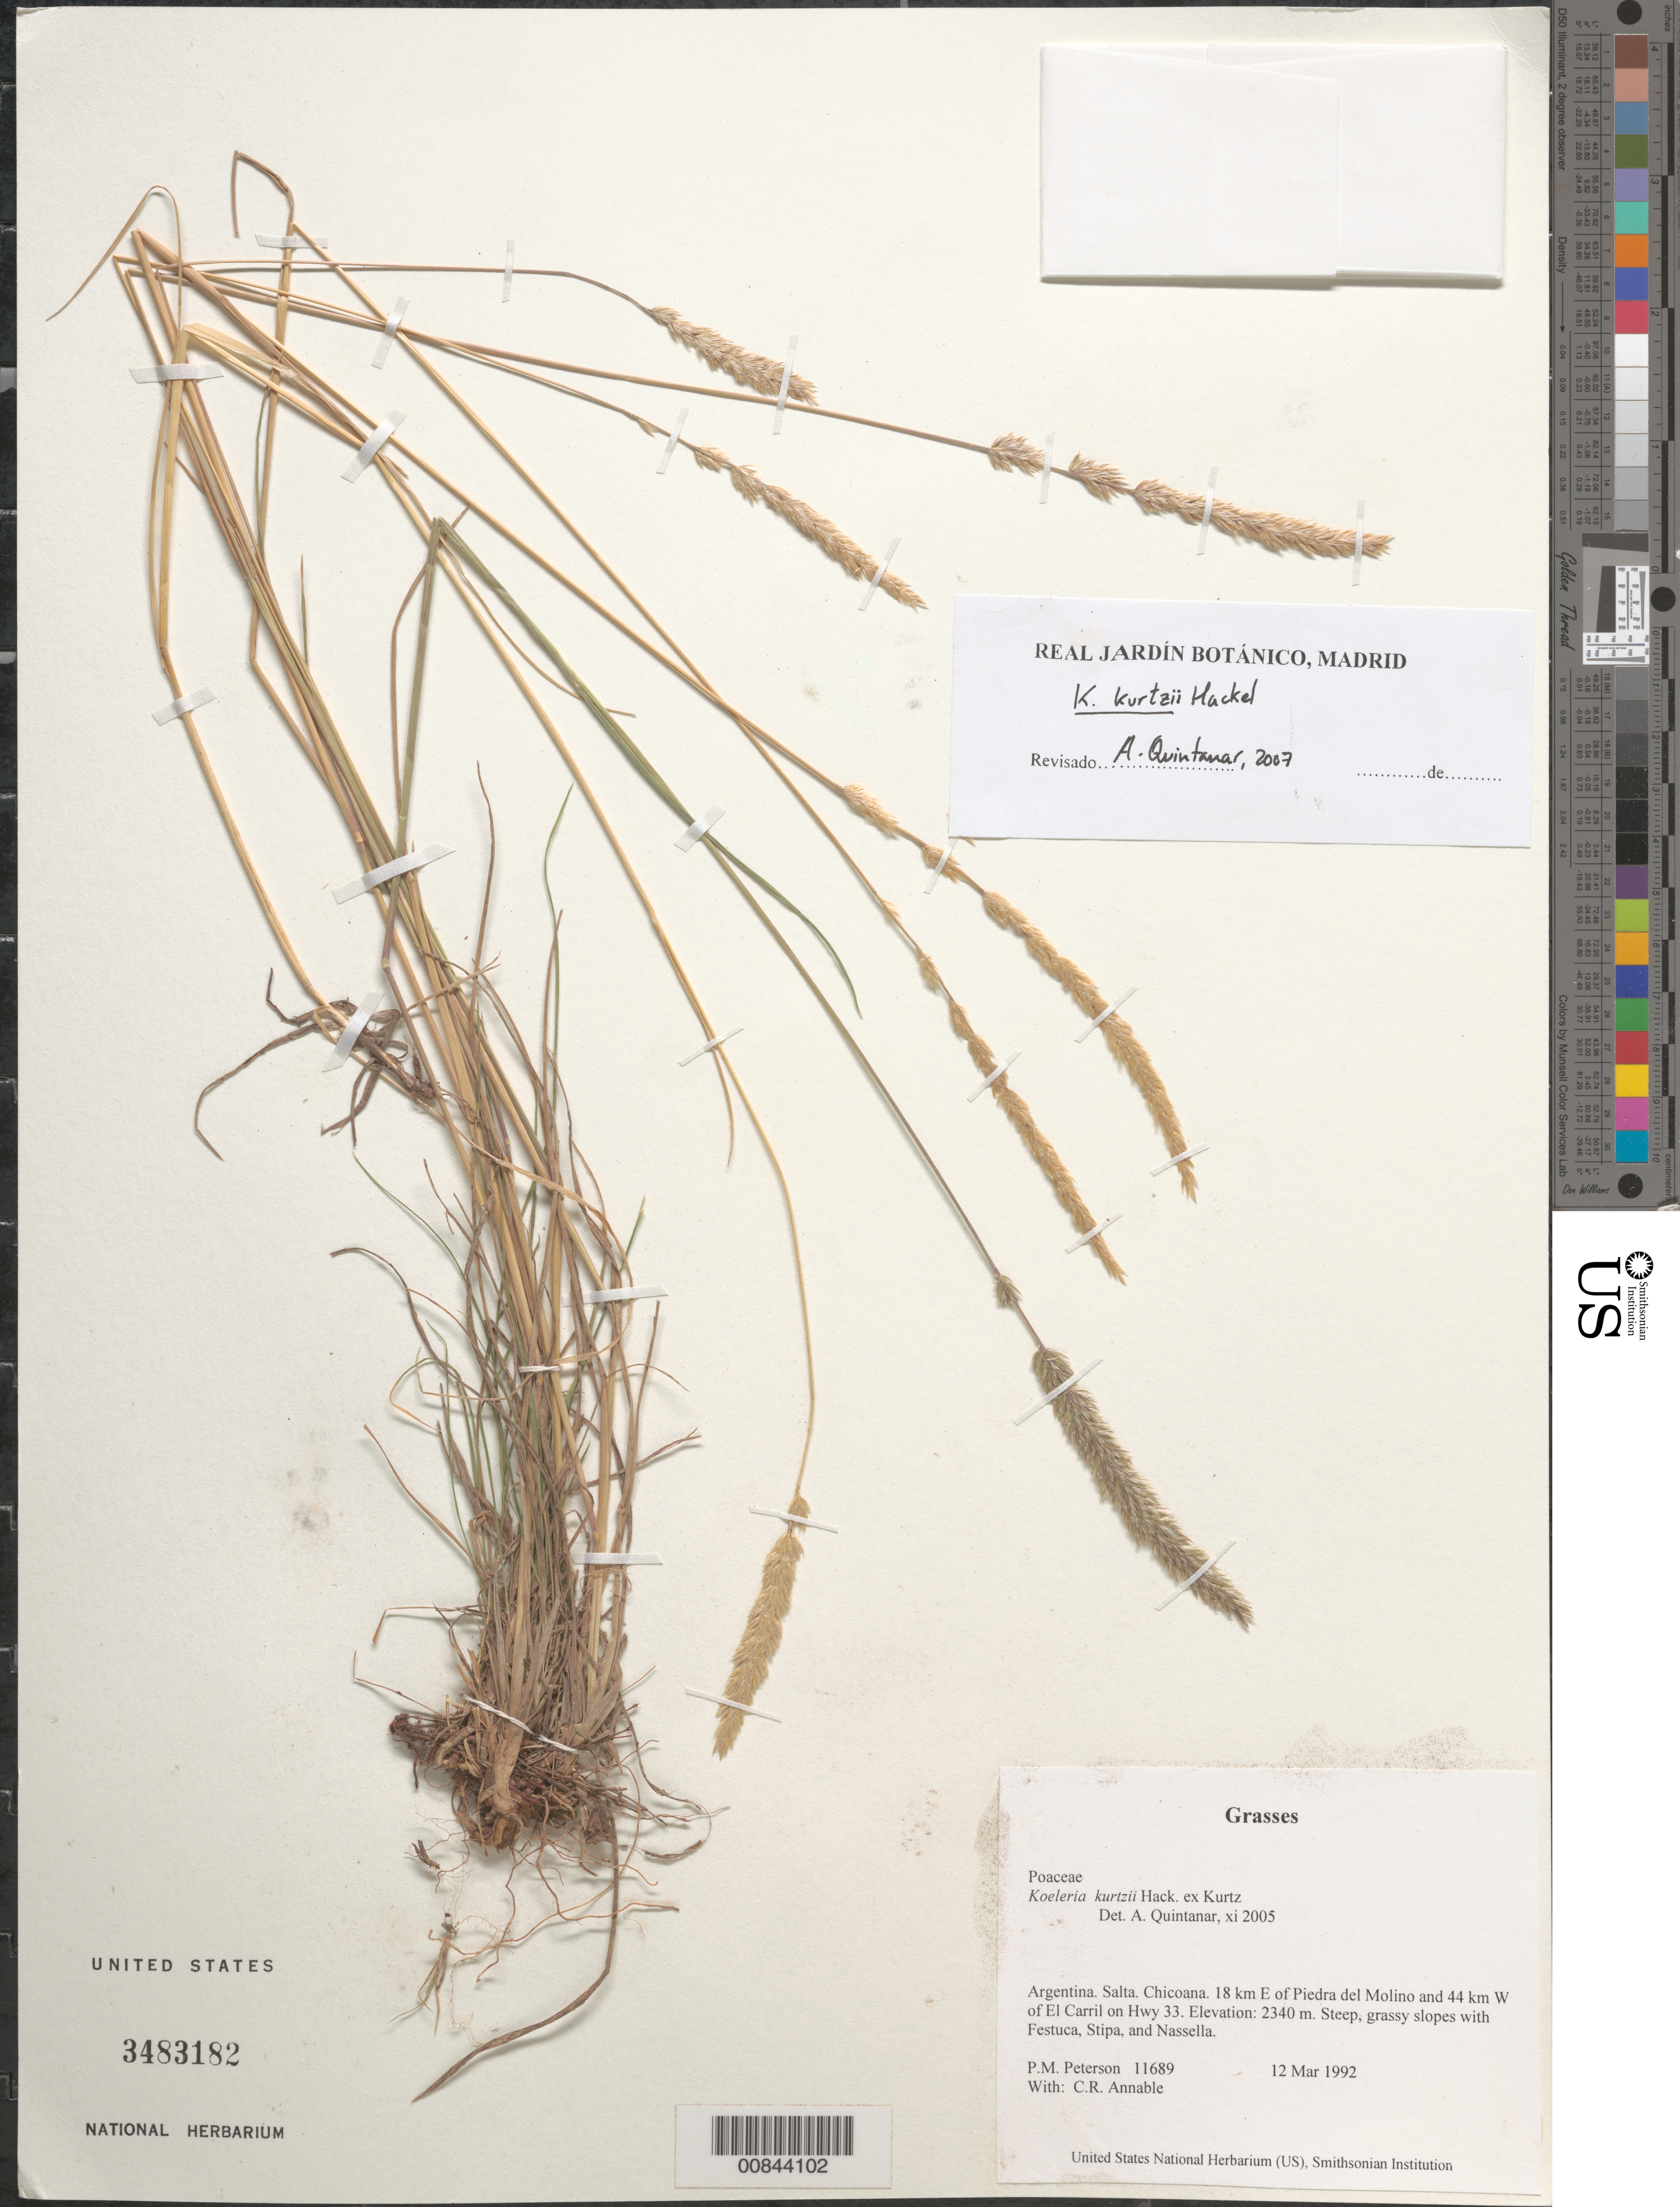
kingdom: Plantae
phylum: Tracheophyta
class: Liliopsida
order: Poales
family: Poaceae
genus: Koeleria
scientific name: Koeleria kurtzii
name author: Hack. ex Kurtz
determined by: Quintanar, A.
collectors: P. M. Peterson & C. R. Annable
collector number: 11689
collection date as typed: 12 Mar 1992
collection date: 1992-03-12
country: Argentina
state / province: Salta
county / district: Chicoana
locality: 18 km E of Piedra del Molino and 44 km W of El Carril on Hwy 33.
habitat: Steep, grassy slopes with Festuca, Stipa, and Nassella.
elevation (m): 2340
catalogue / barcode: US 3483182